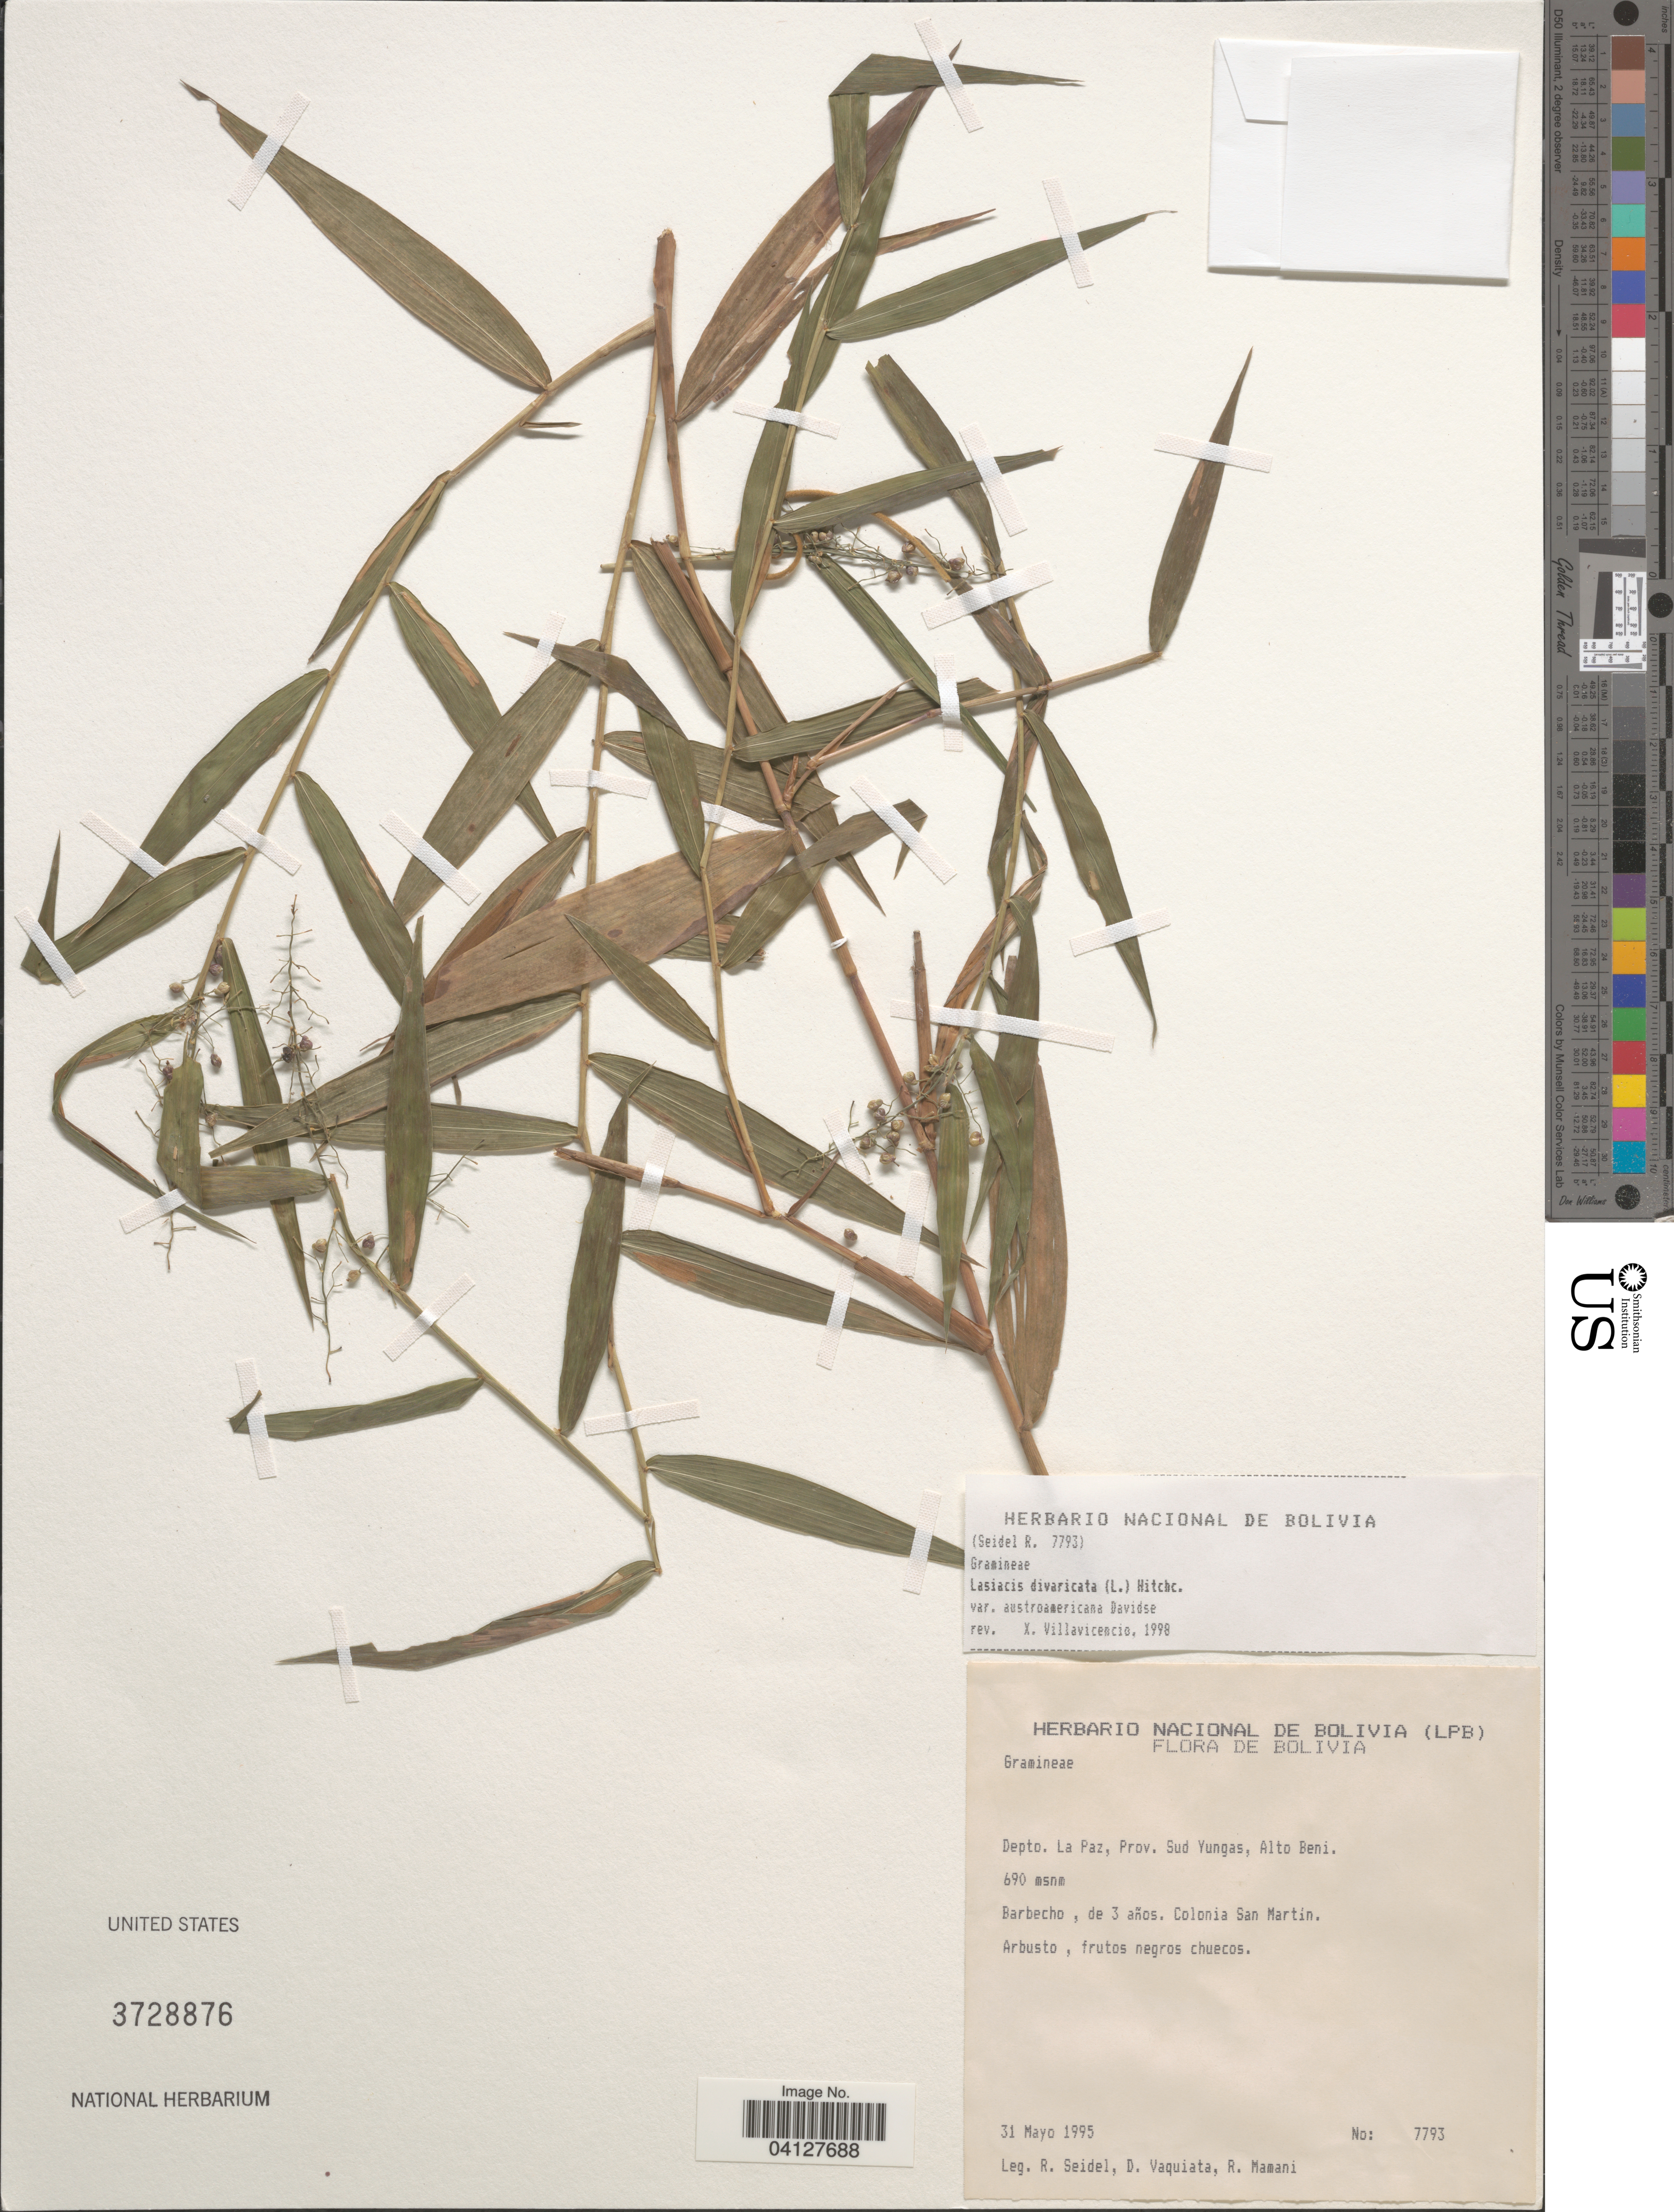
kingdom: Plantae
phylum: Tracheophyta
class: Liliopsida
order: Poales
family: Poaceae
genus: Lasiacis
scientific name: Lasiacis divaricata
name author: (L.) Hitchc.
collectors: R. Seidel, D. Vaquiata & R. Mamani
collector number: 7793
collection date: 1995-05-31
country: Bolivia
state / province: La Paz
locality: Depto. La Paz, Prov. Sud Yungas, Alto Beni. Colonia San Martín.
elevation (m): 690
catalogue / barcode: US 3728876